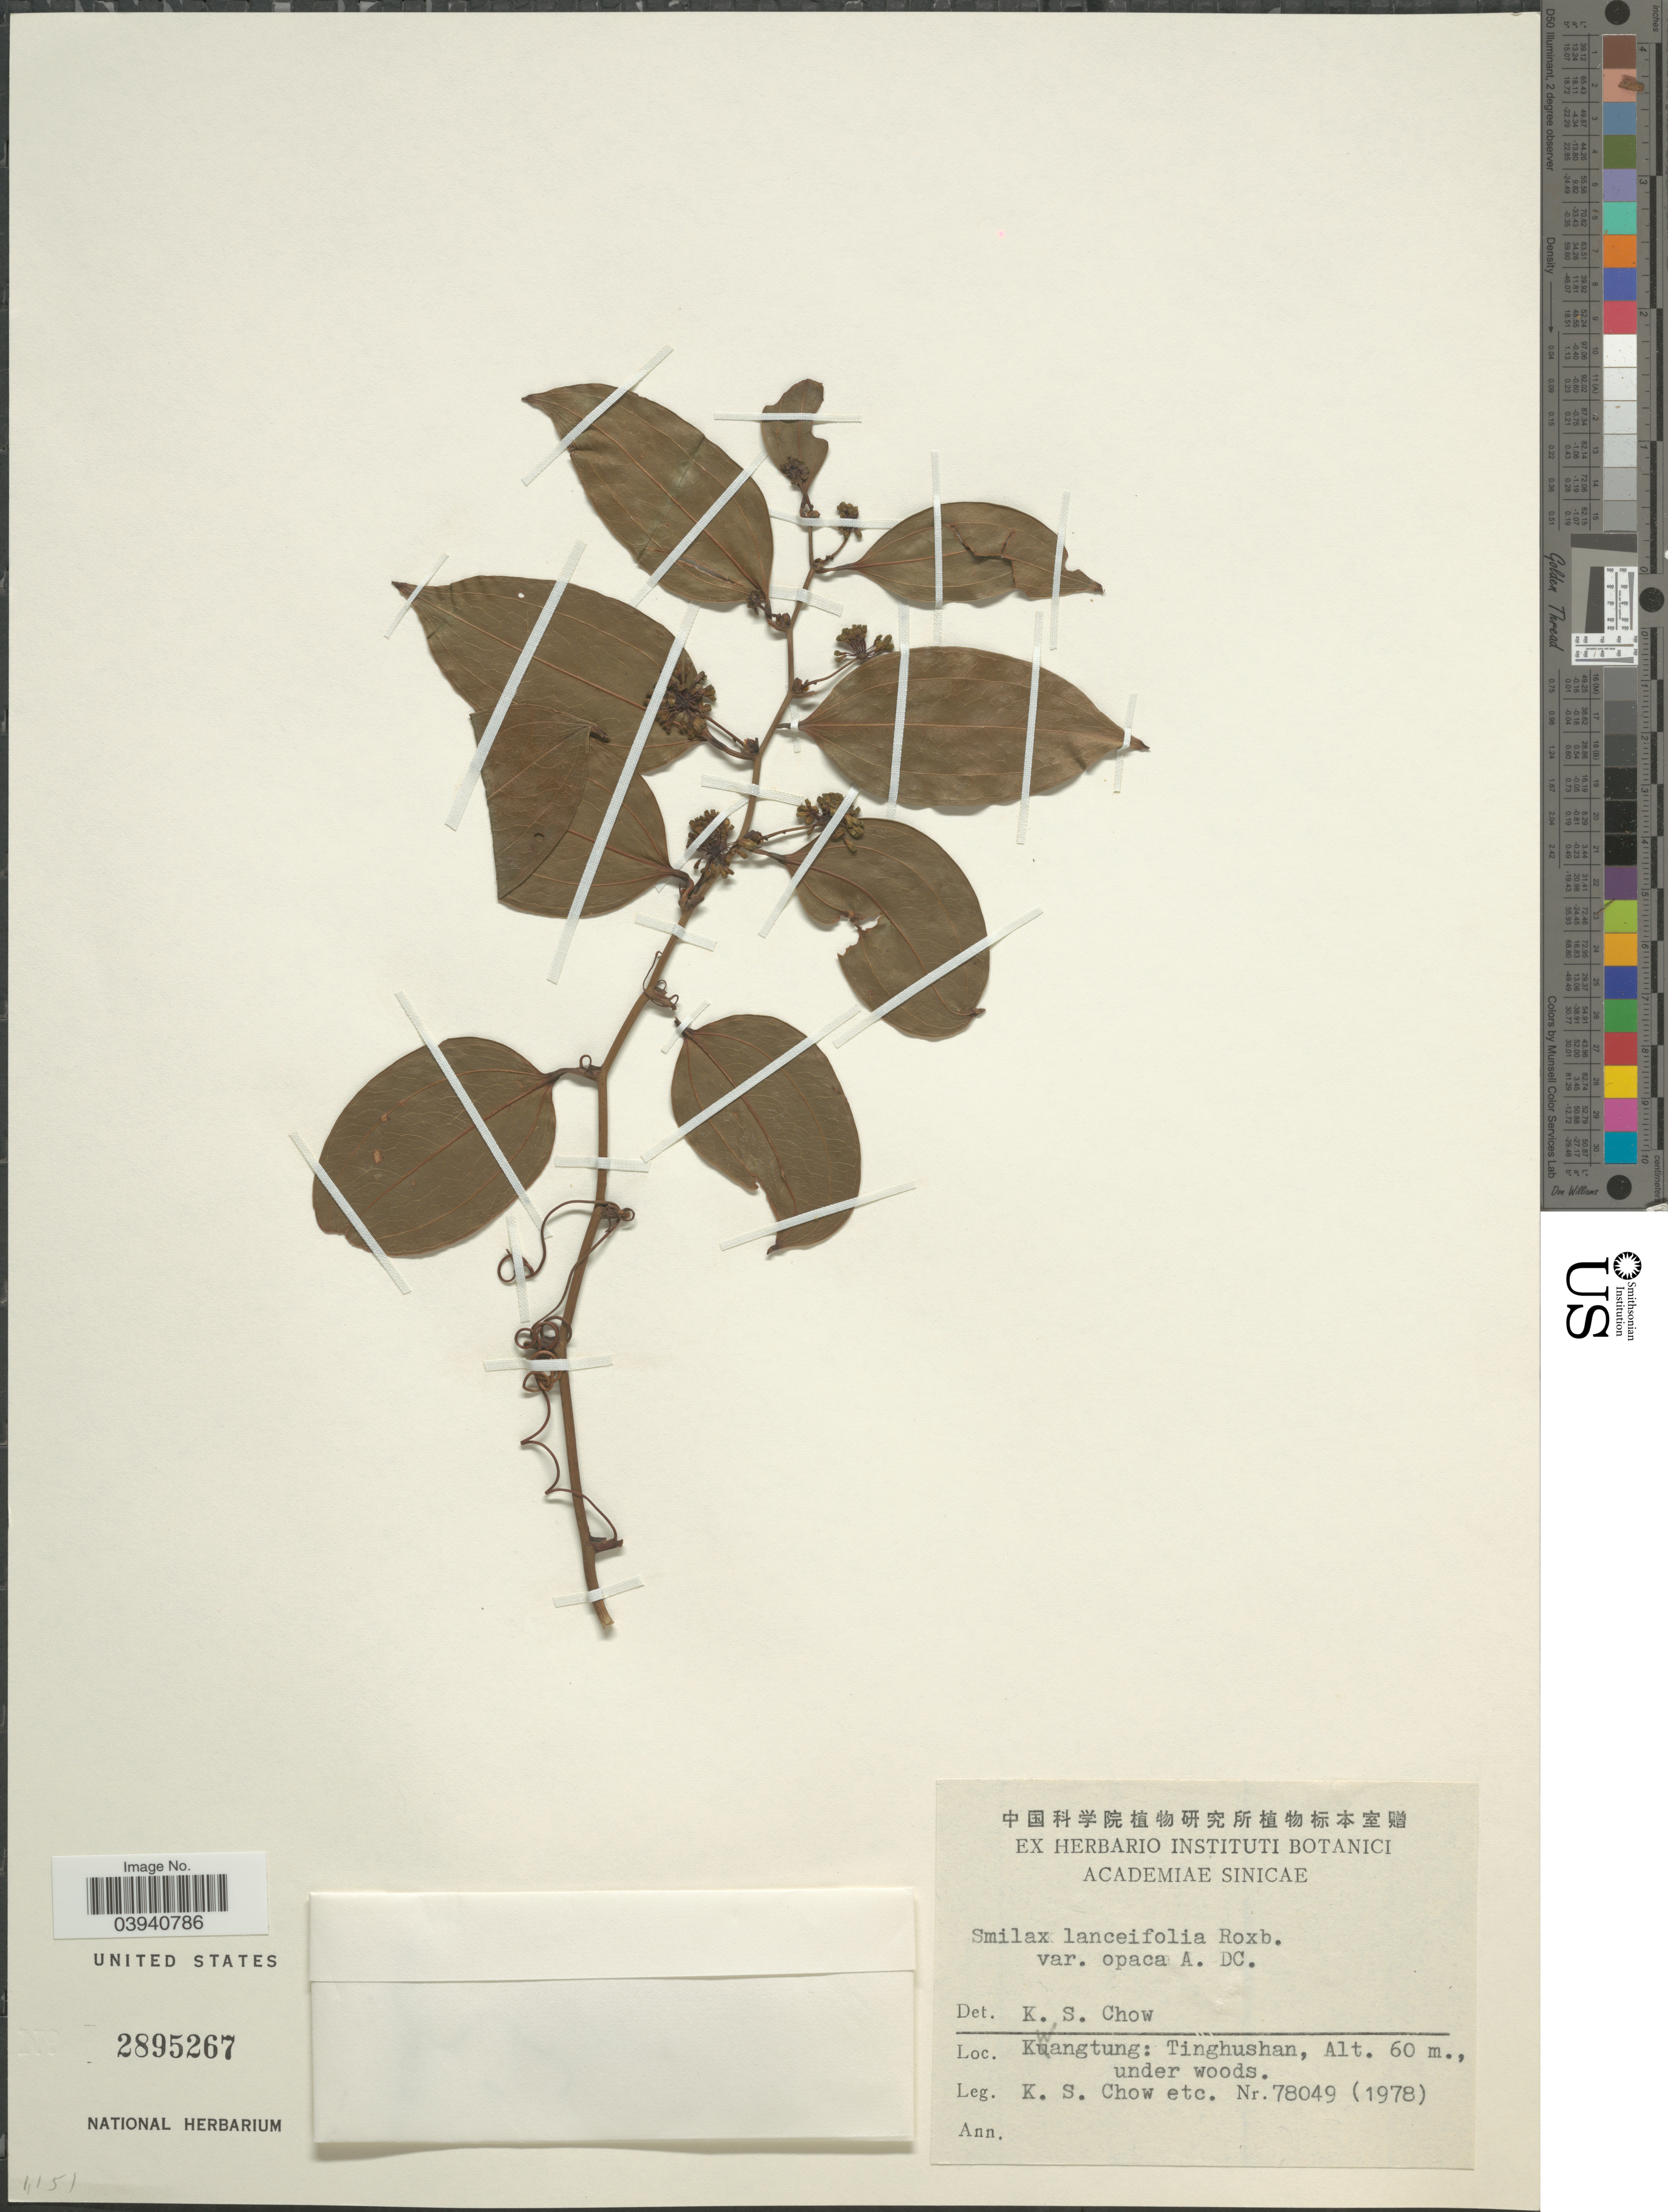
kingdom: Plantae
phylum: Tracheophyta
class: Liliopsida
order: Liliales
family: Smilacaceae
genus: Smilax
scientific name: Smilax lanceifolia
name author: Roxb.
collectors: K. S. Chow & et al.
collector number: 78049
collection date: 1978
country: China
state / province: Guangdong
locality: Kwangtung: Tinghushan.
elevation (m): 60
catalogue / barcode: US 2895267